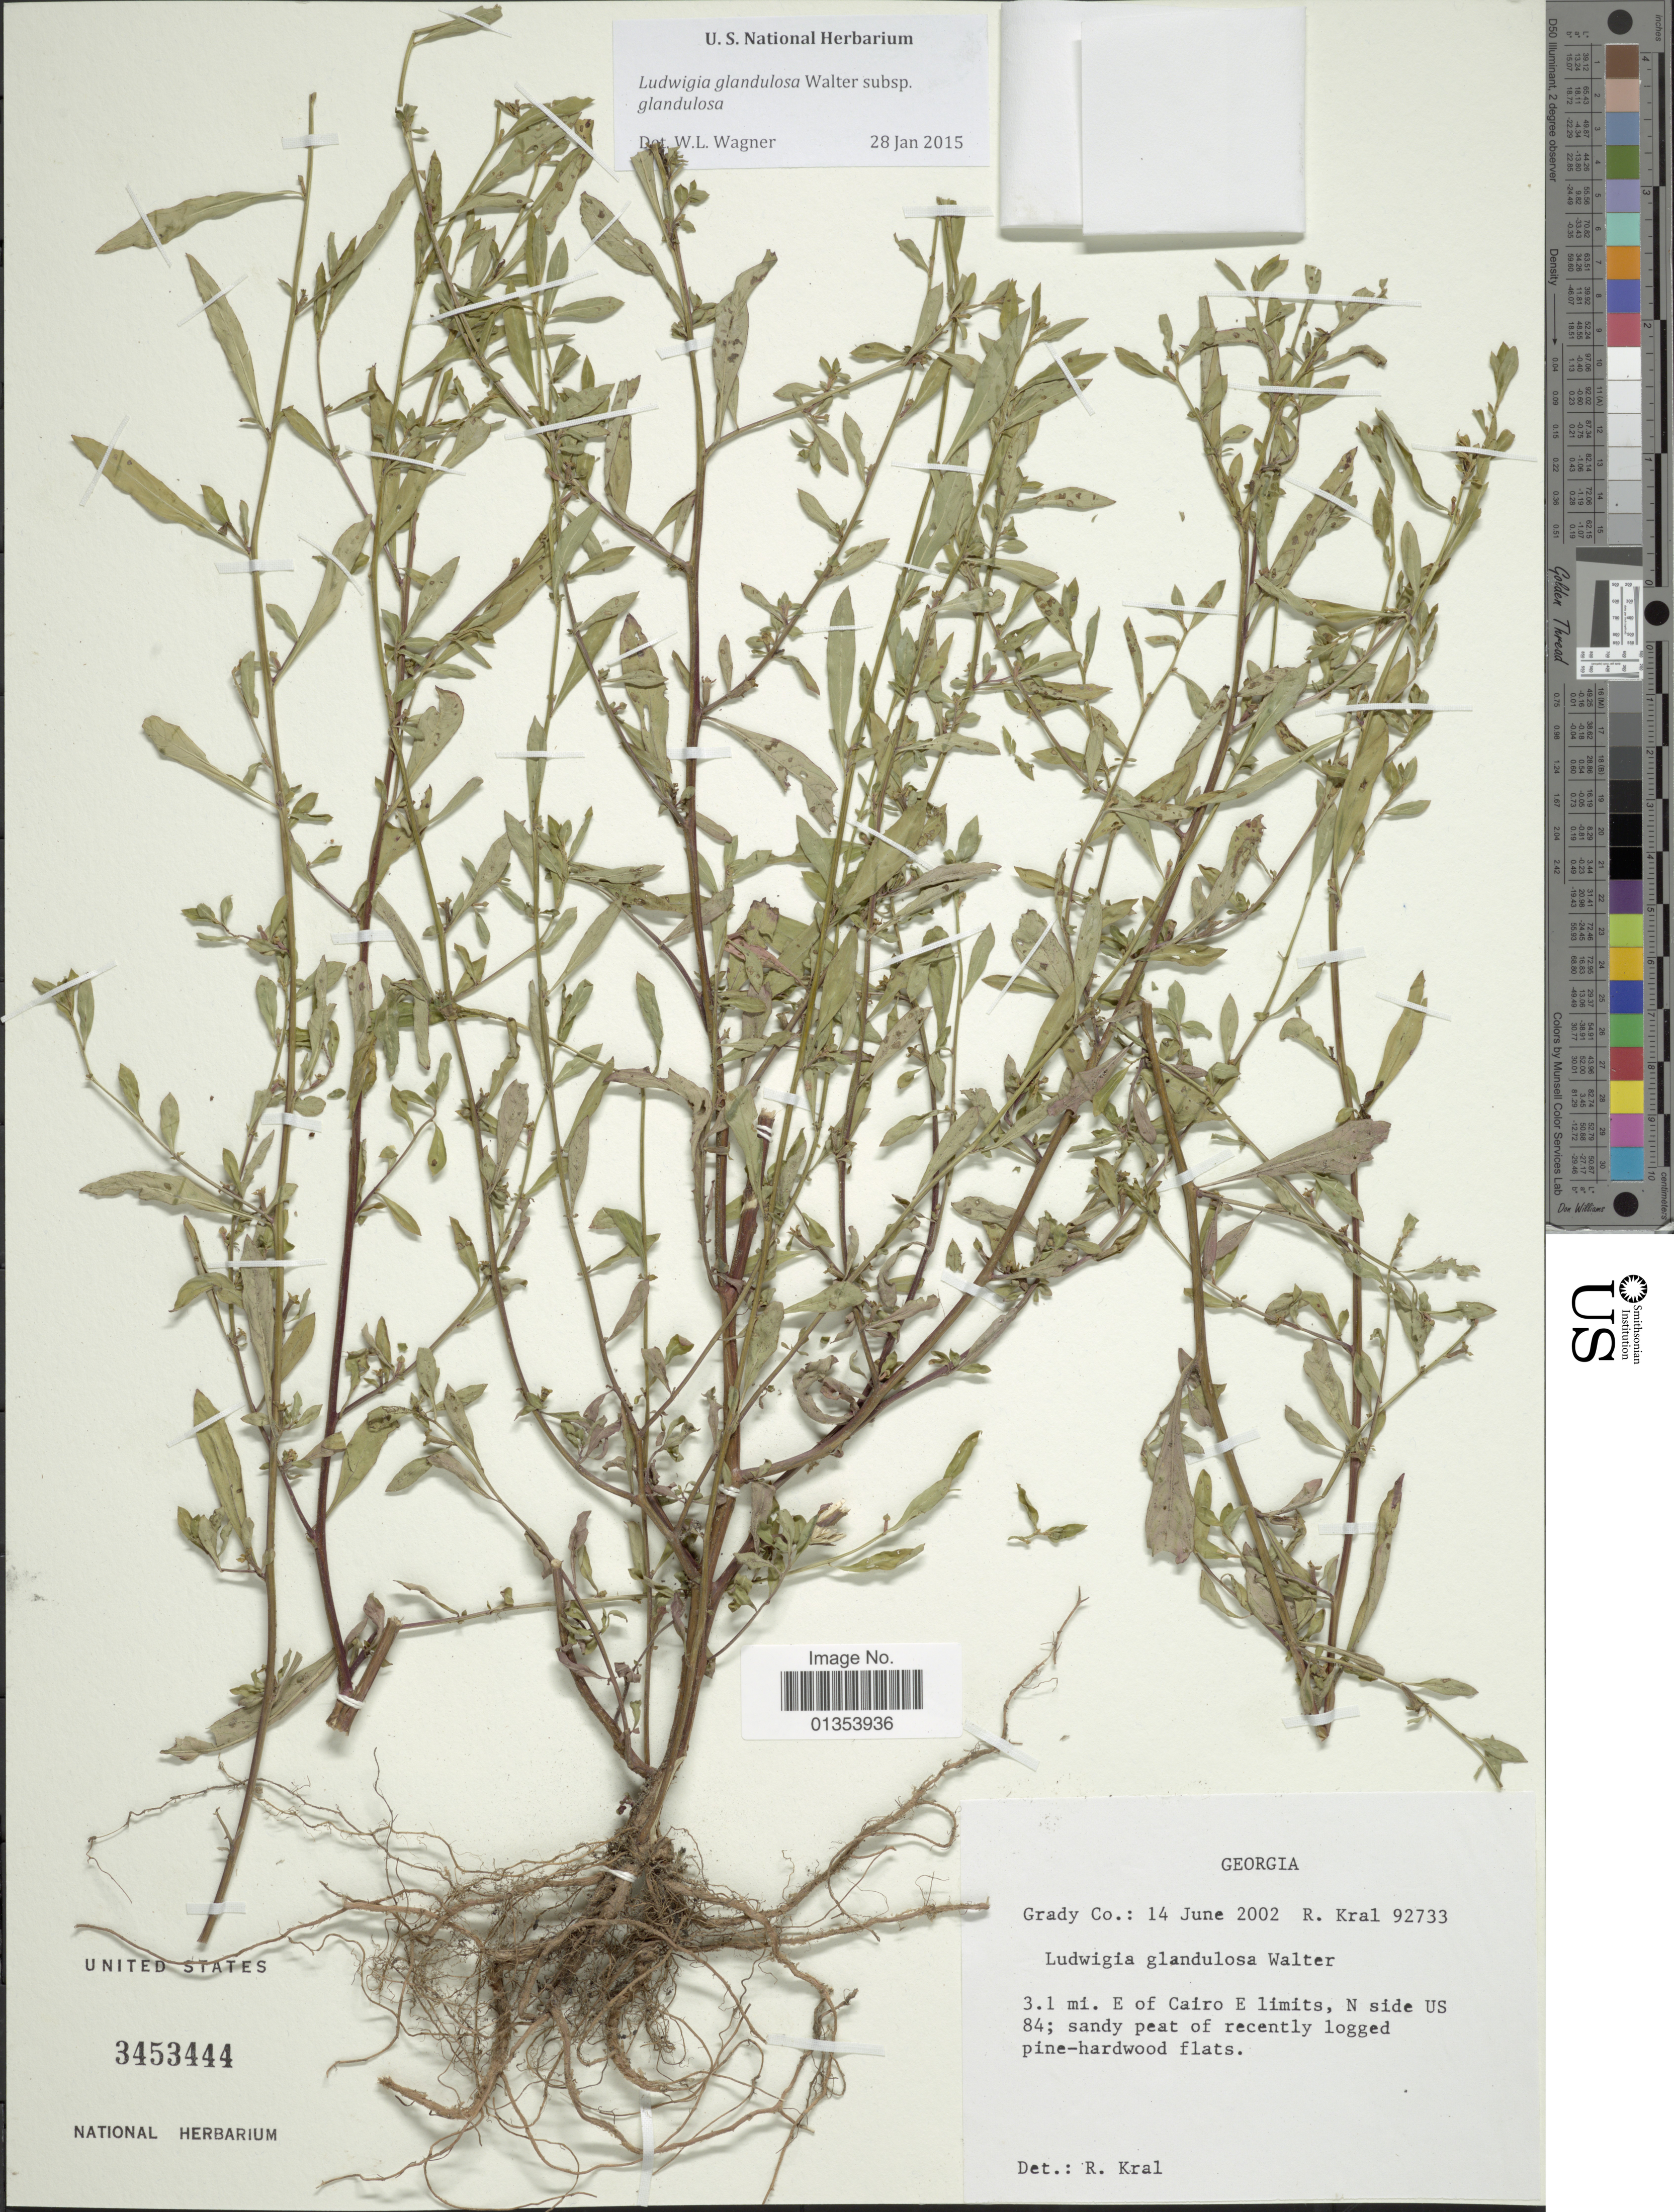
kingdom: Plantae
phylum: Tracheophyta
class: Magnoliopsida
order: Myrtales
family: Onagraceae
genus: Ludwigia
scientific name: Ludwigia glandulosa subsp. glandulosa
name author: Walter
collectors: R. Kral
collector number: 92733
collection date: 2002-06-14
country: United States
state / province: Georgia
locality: Grady Co. 3.1 mi. E of Cairo E limits, N side US 84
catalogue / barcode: US 3453444